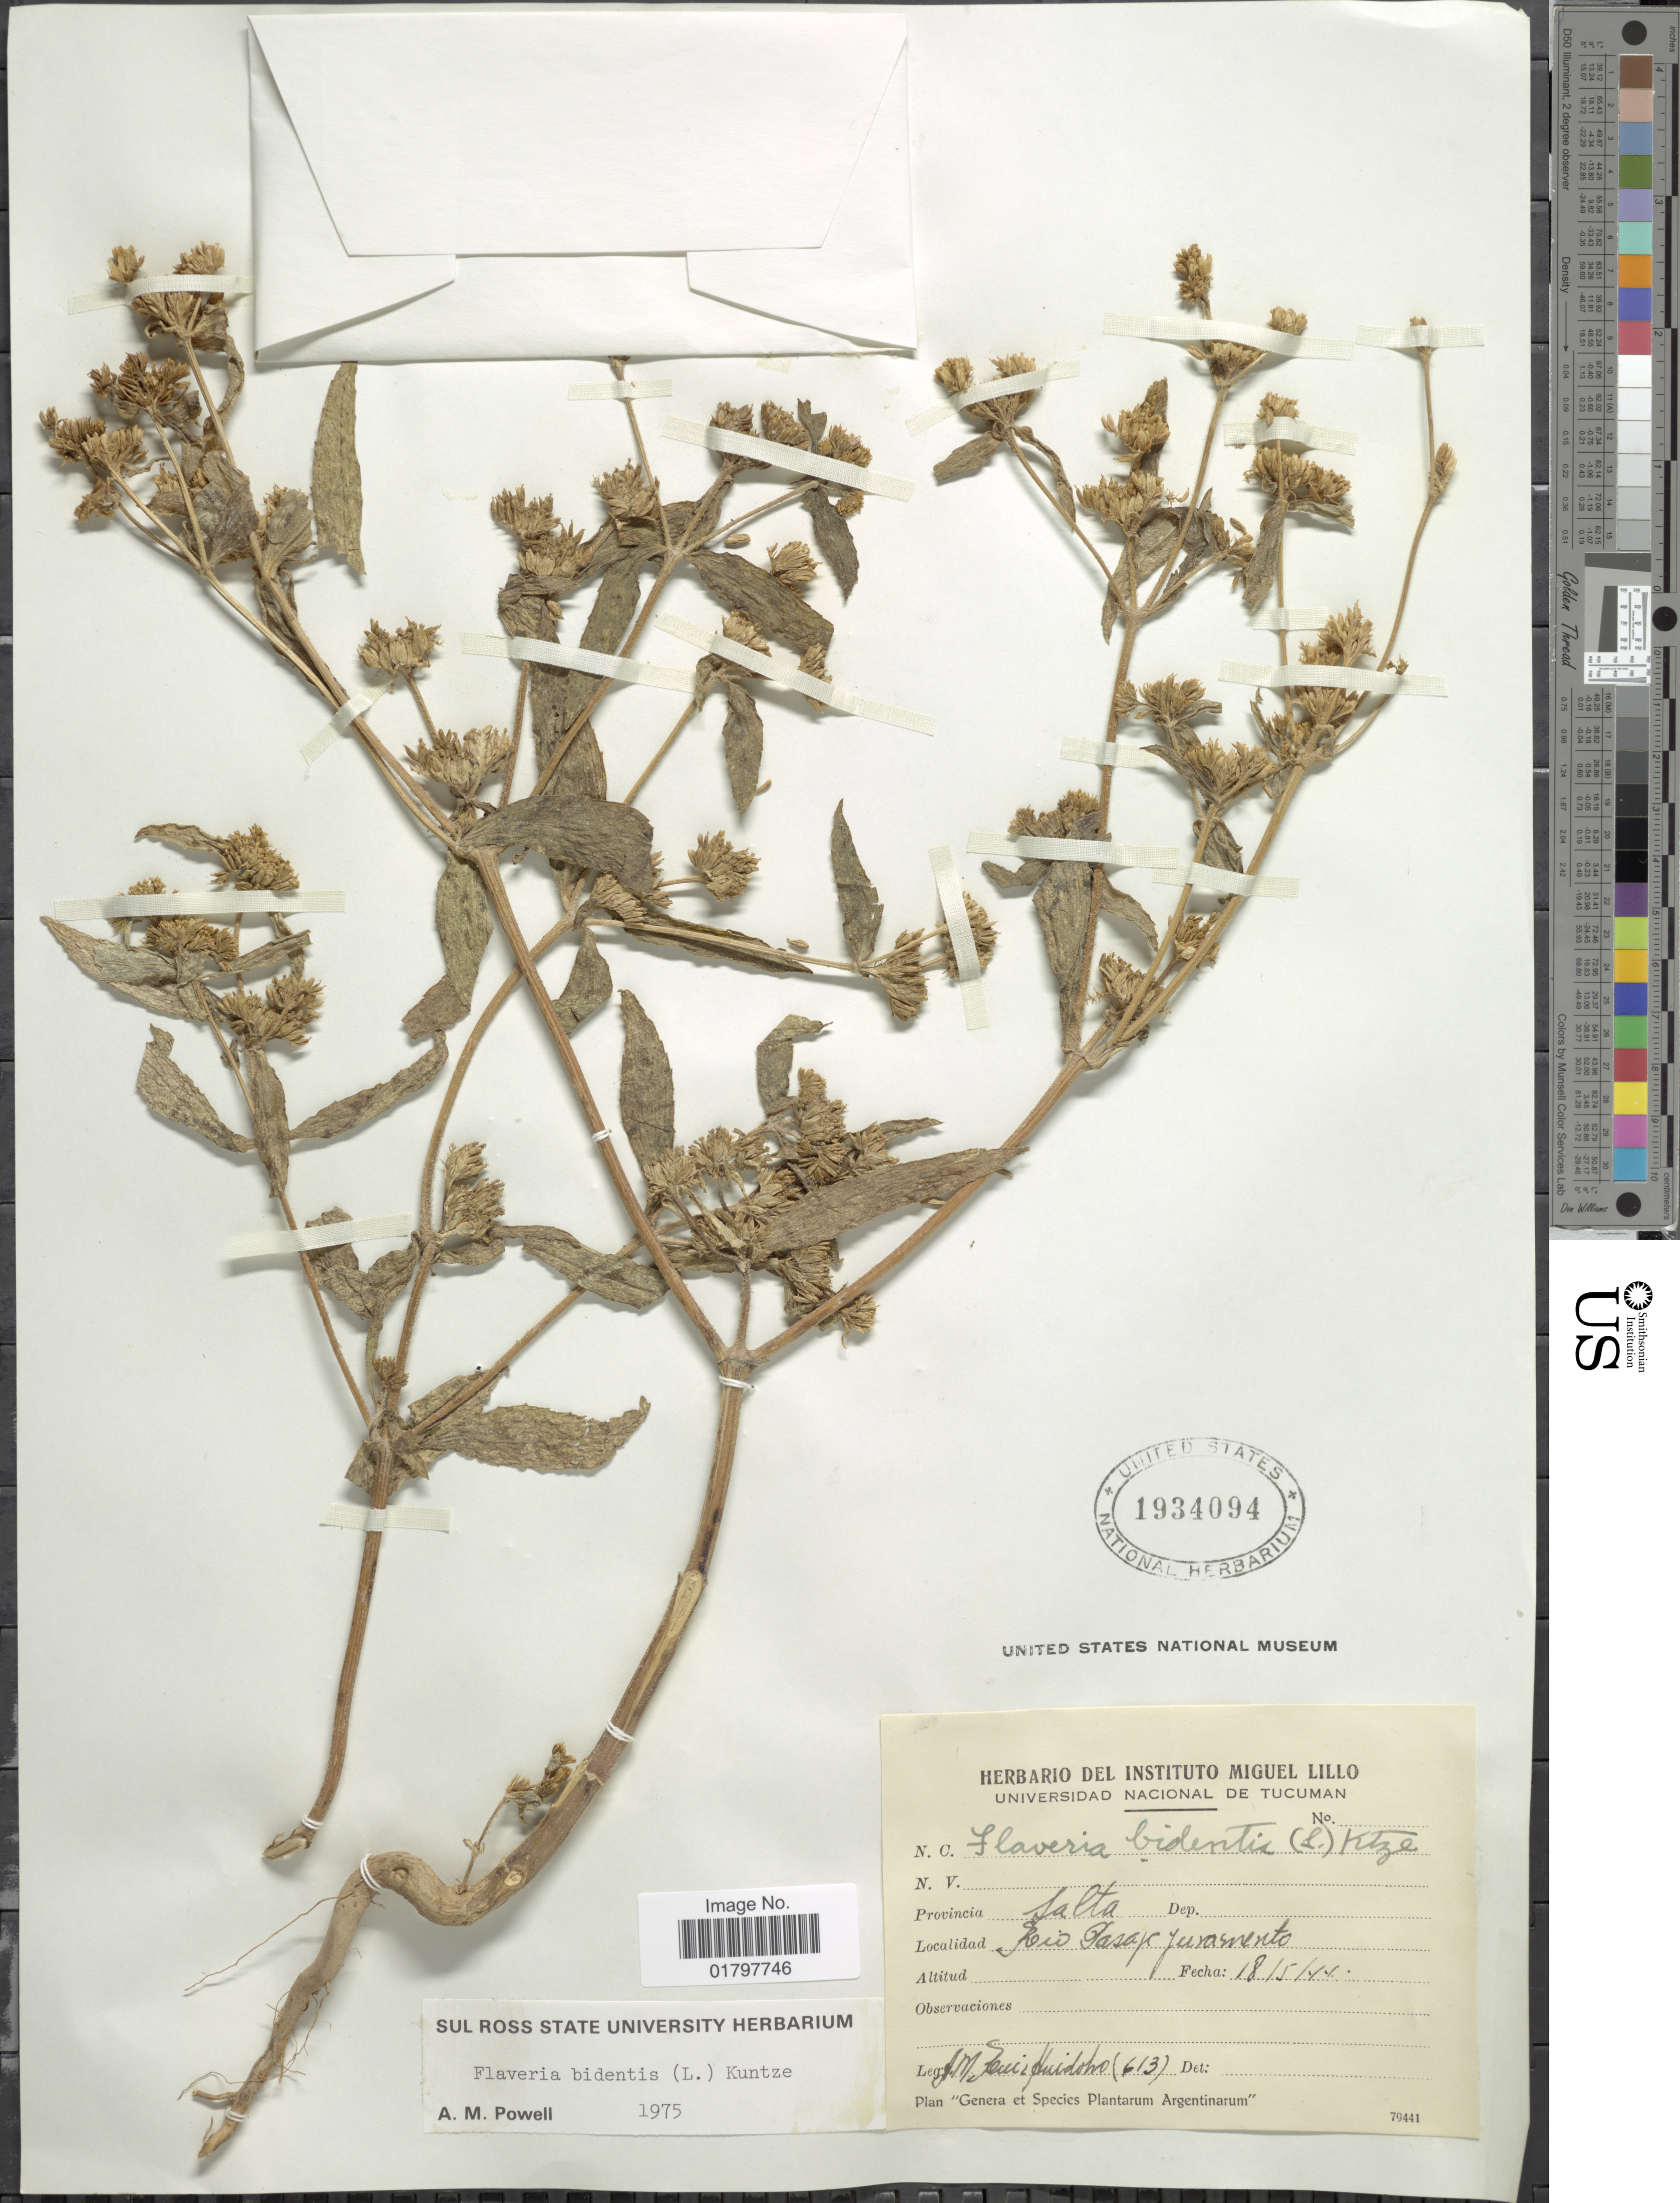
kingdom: Plantae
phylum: Tracheophyta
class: Magnoliopsida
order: Asterales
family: Asteraceae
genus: Flaveria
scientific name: Flaveria bidentis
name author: (L.) Kuntze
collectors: J. M. Ruiz Huidobo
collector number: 613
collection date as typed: Transcribed d/m/y: 18/5/44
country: Argentina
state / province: Salta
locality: Provincia Salta. Rio Pasaje Juramento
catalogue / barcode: US 1934094